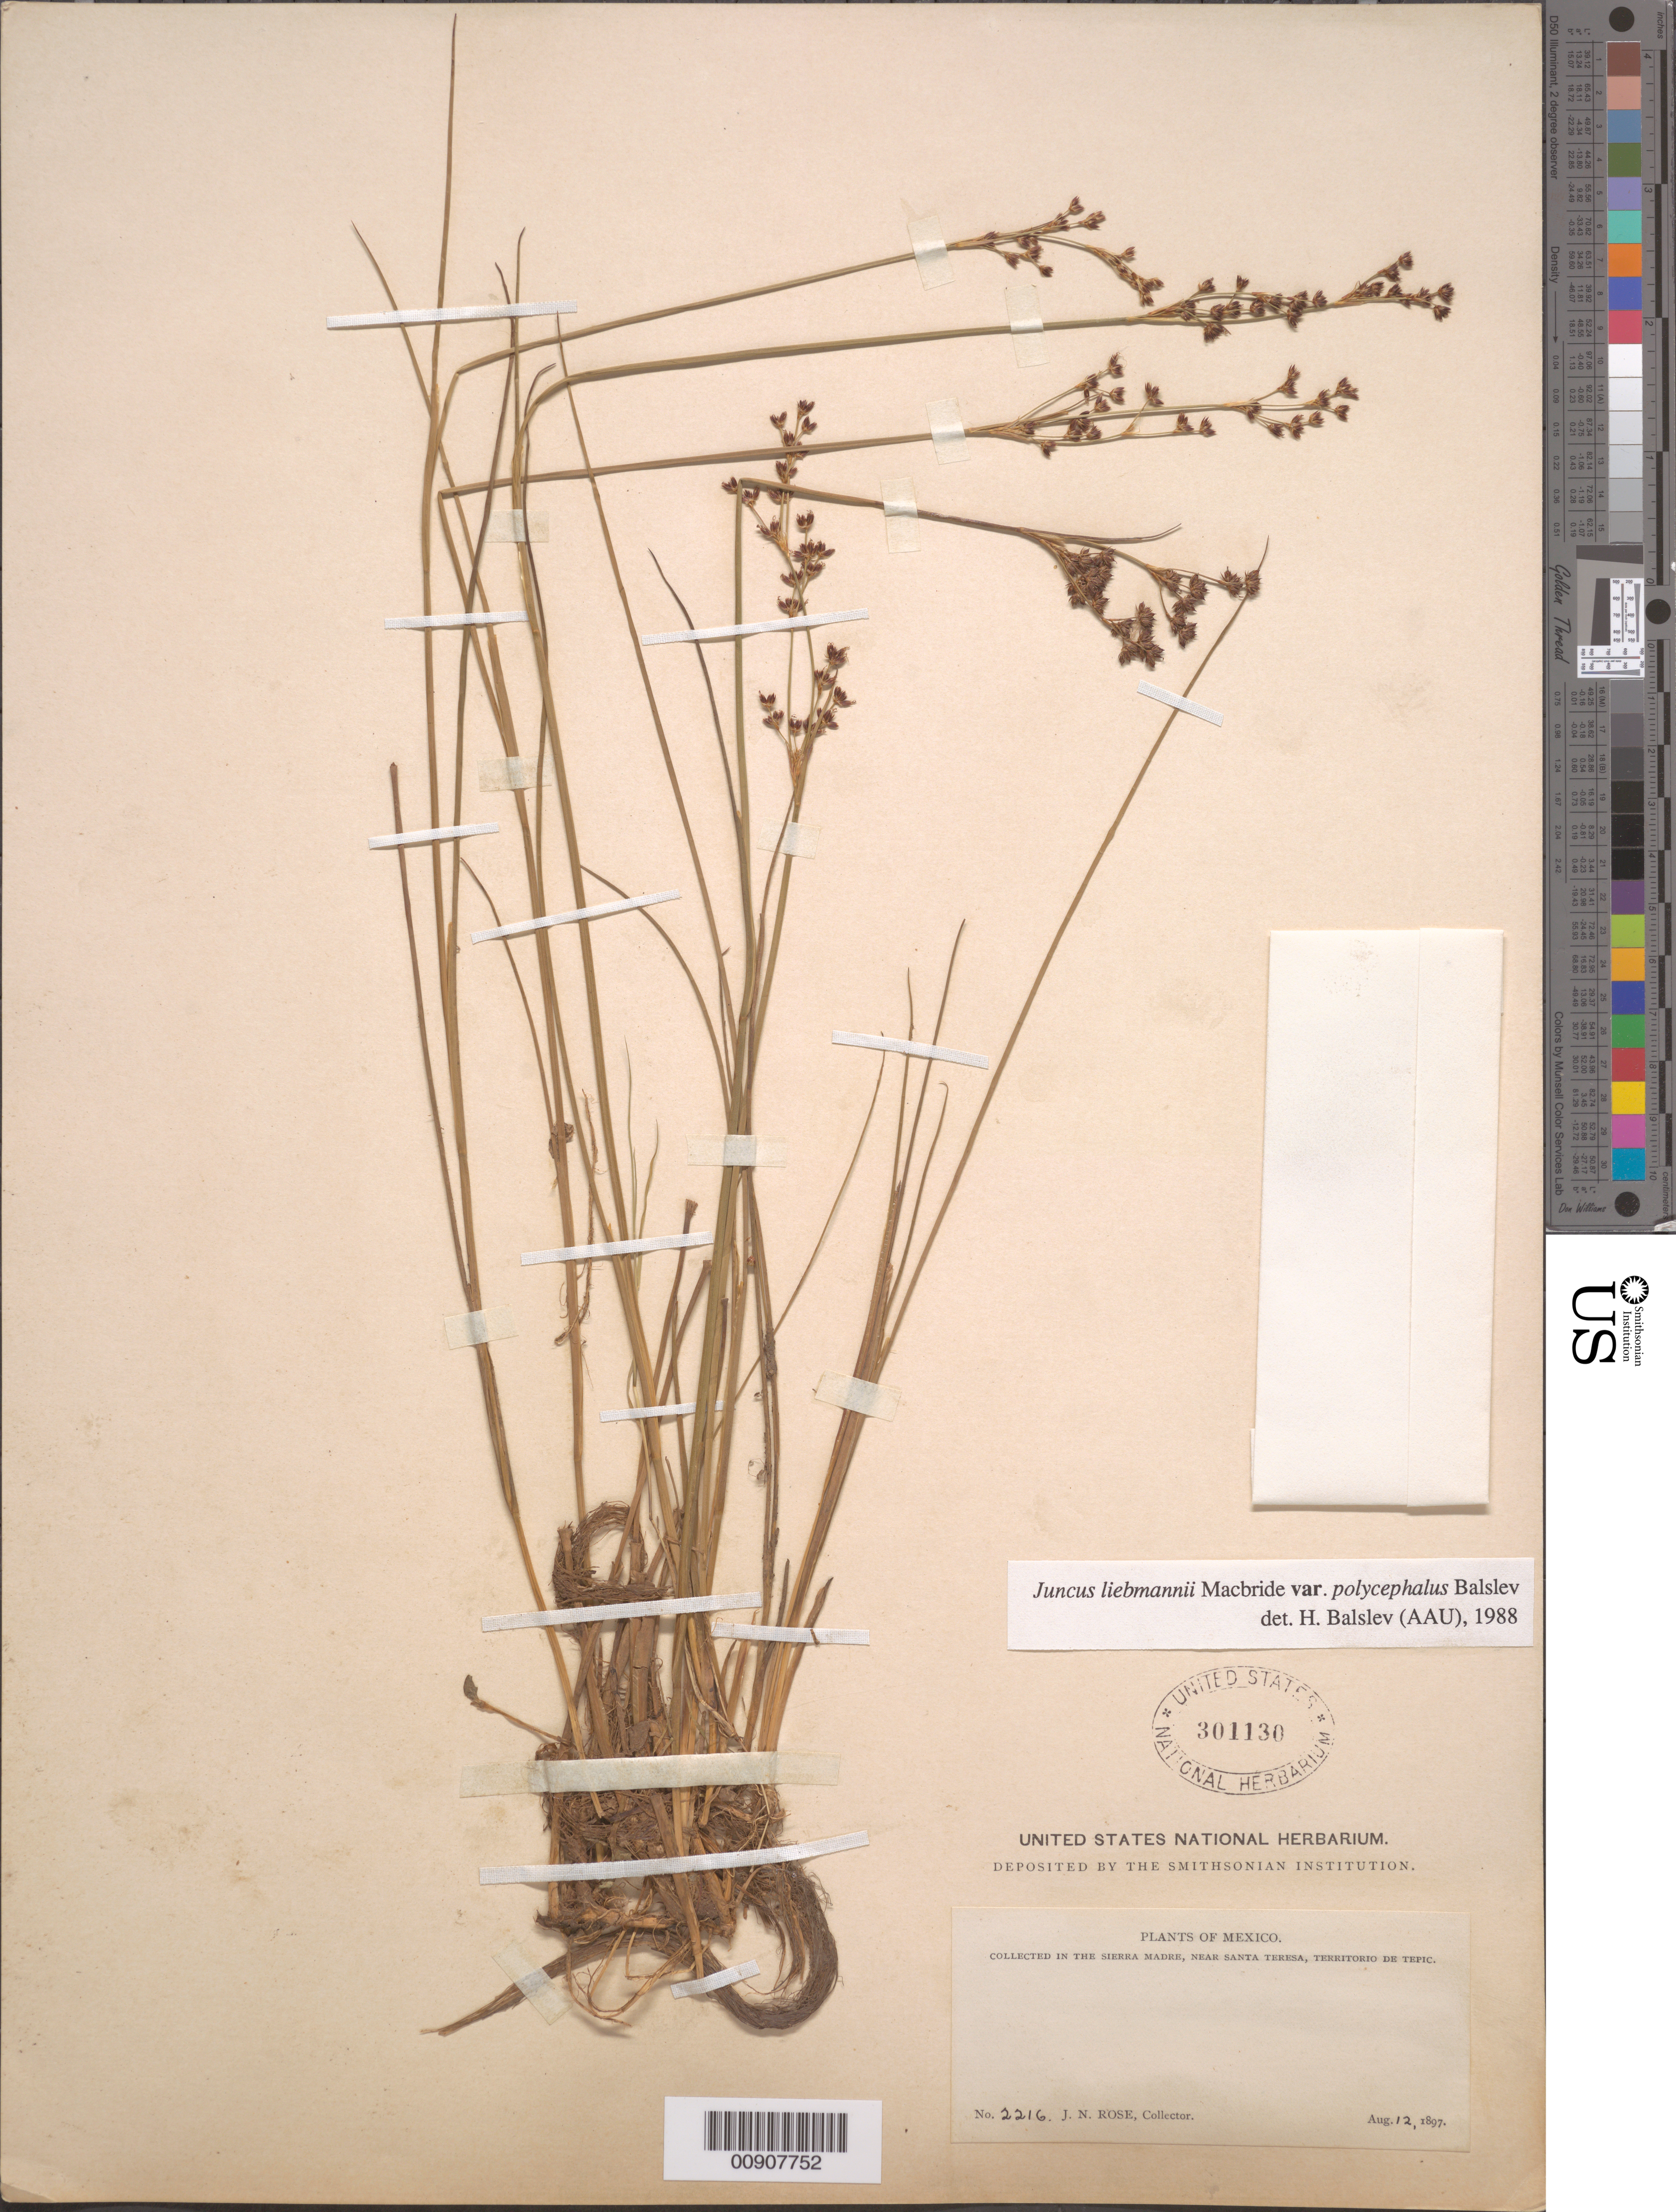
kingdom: Plantae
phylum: Tracheophyta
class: Liliopsida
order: Poales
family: Juncaceae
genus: Juncus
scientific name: Juncus liebmannii var. polycephalus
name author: Balslev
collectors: J. N. Rose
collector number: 2216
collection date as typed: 12 Aug 1897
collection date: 1897-08-12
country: Mexico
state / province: Nayarit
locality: Sierra Madre, near Santa Teresa, Territorio de Tepic.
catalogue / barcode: US 301130